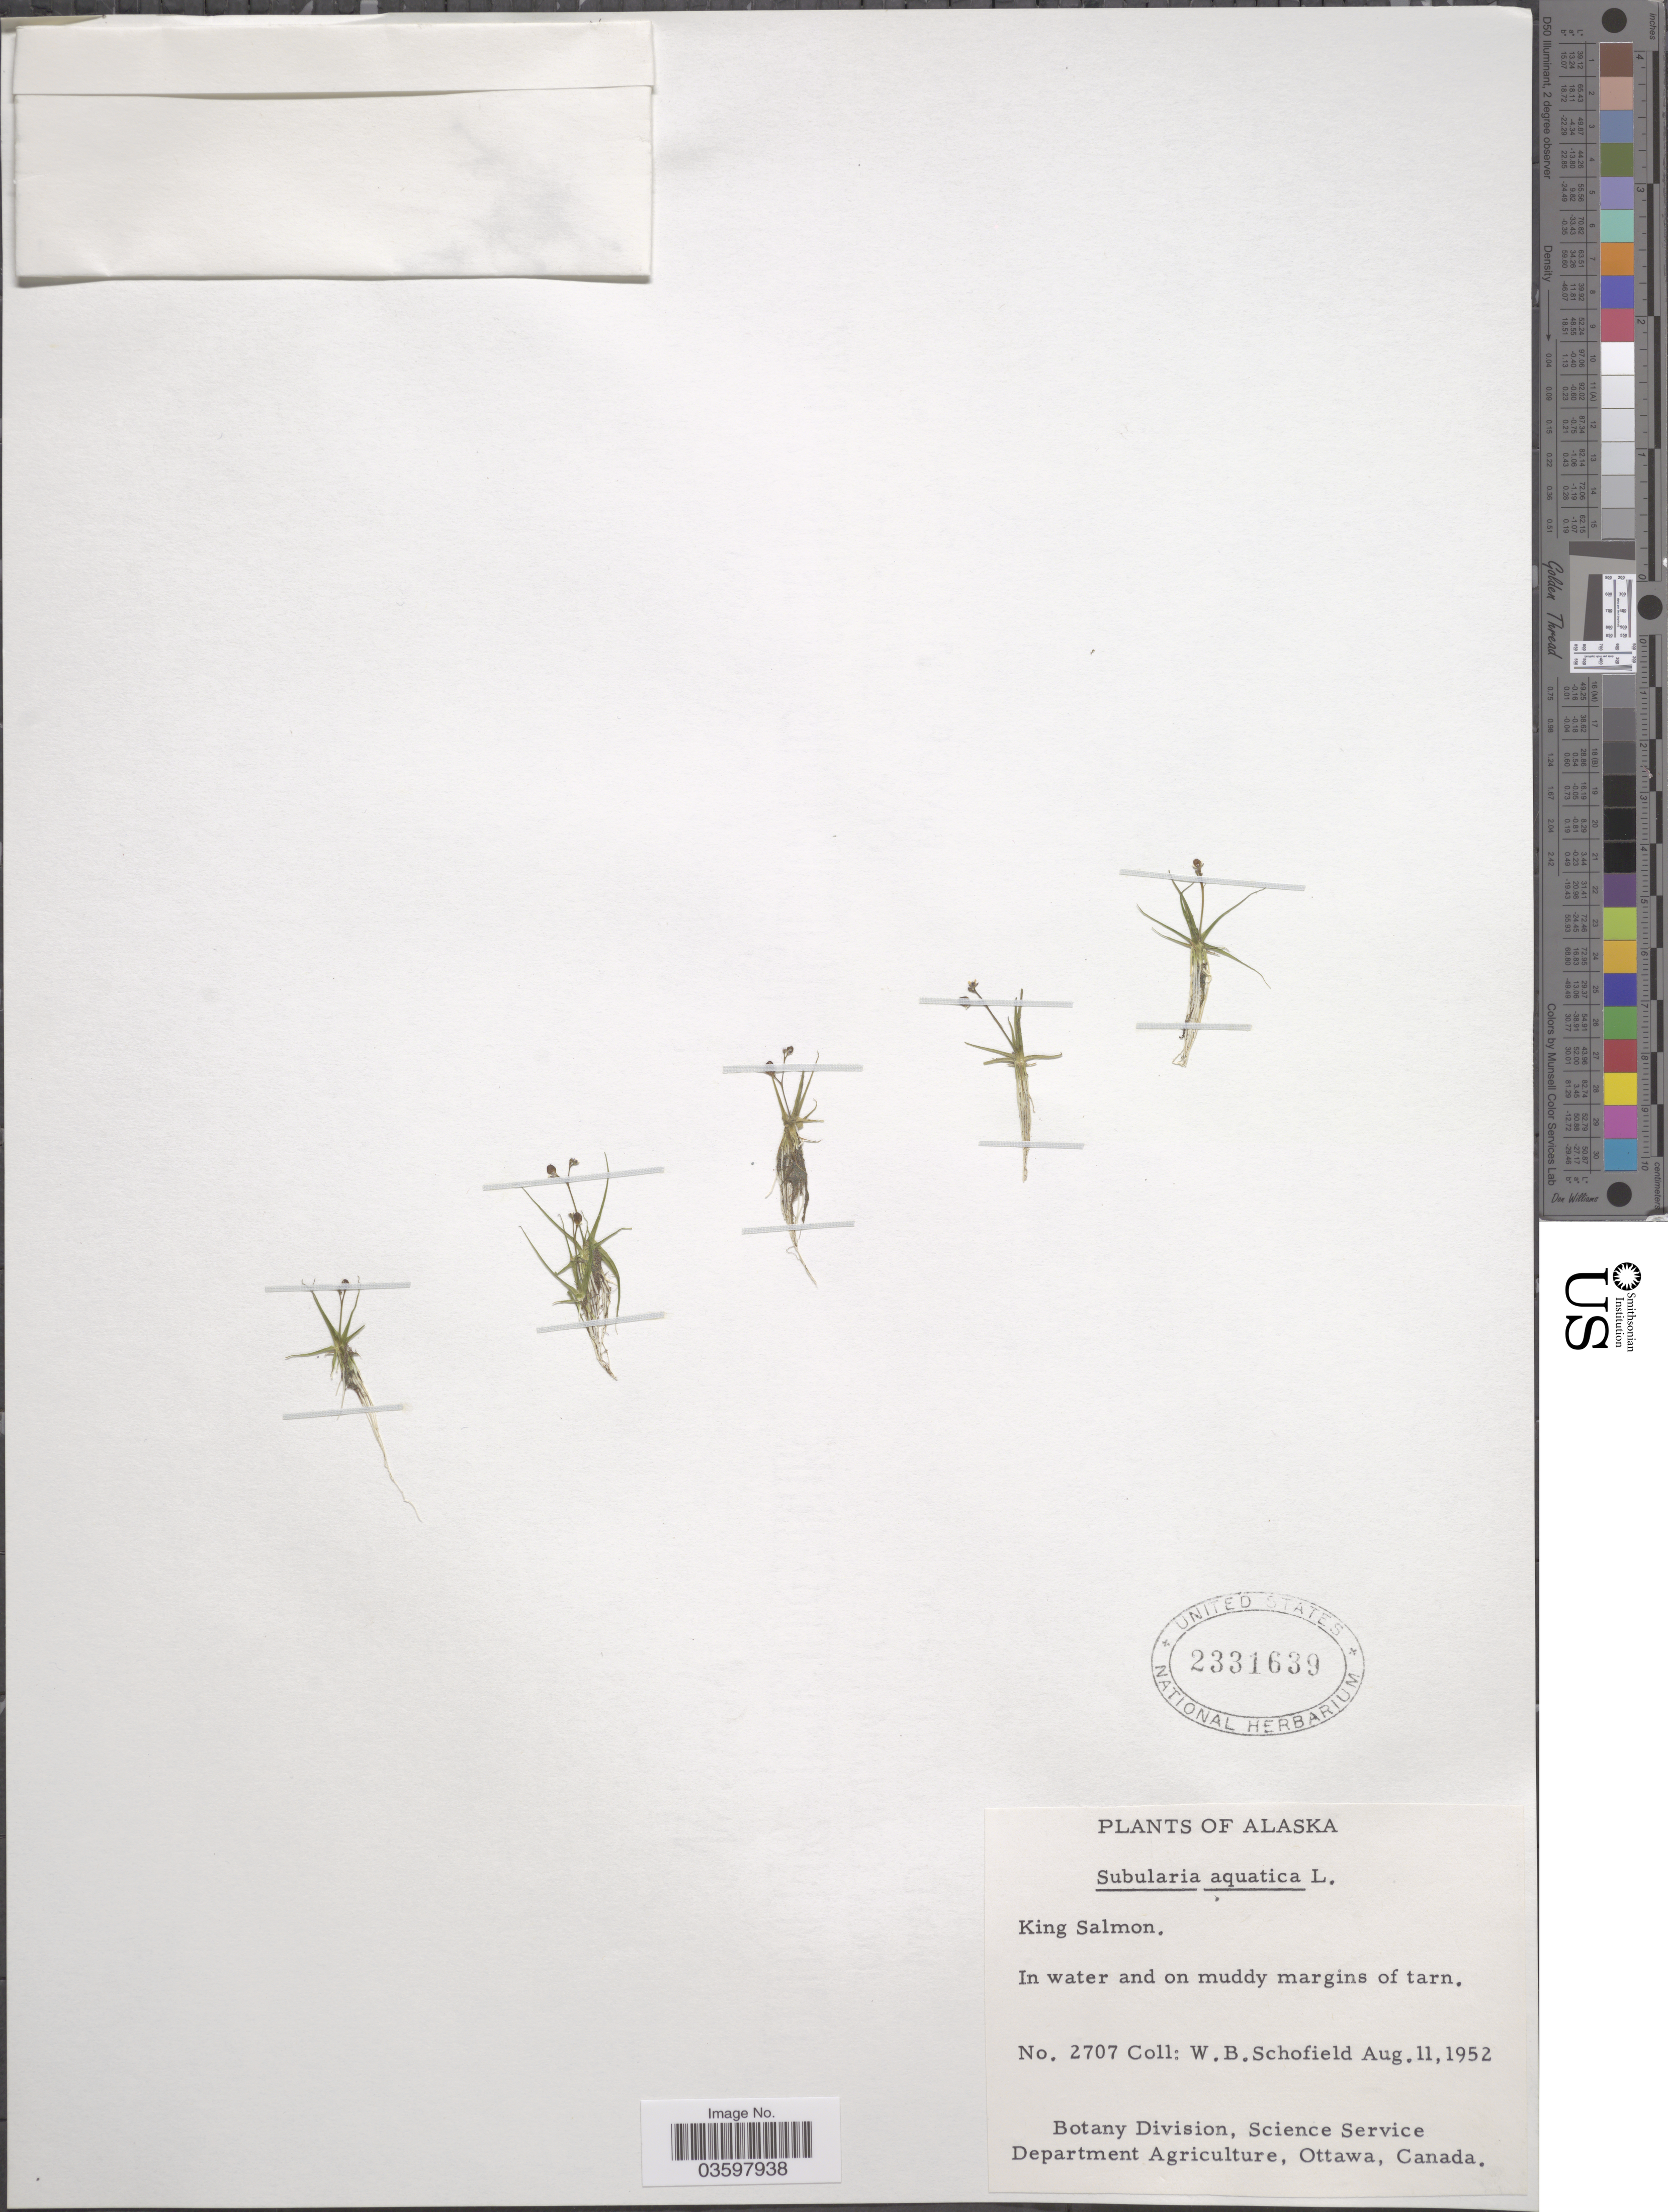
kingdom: Plantae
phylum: Tracheophyta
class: Magnoliopsida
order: Brassicales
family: Brassicaceae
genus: Subularia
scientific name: Subularia aquatica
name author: L.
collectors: W. Schofield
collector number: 2707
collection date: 1952-08-11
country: United States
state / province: Alaska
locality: King Salmon.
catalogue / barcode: US 2331639